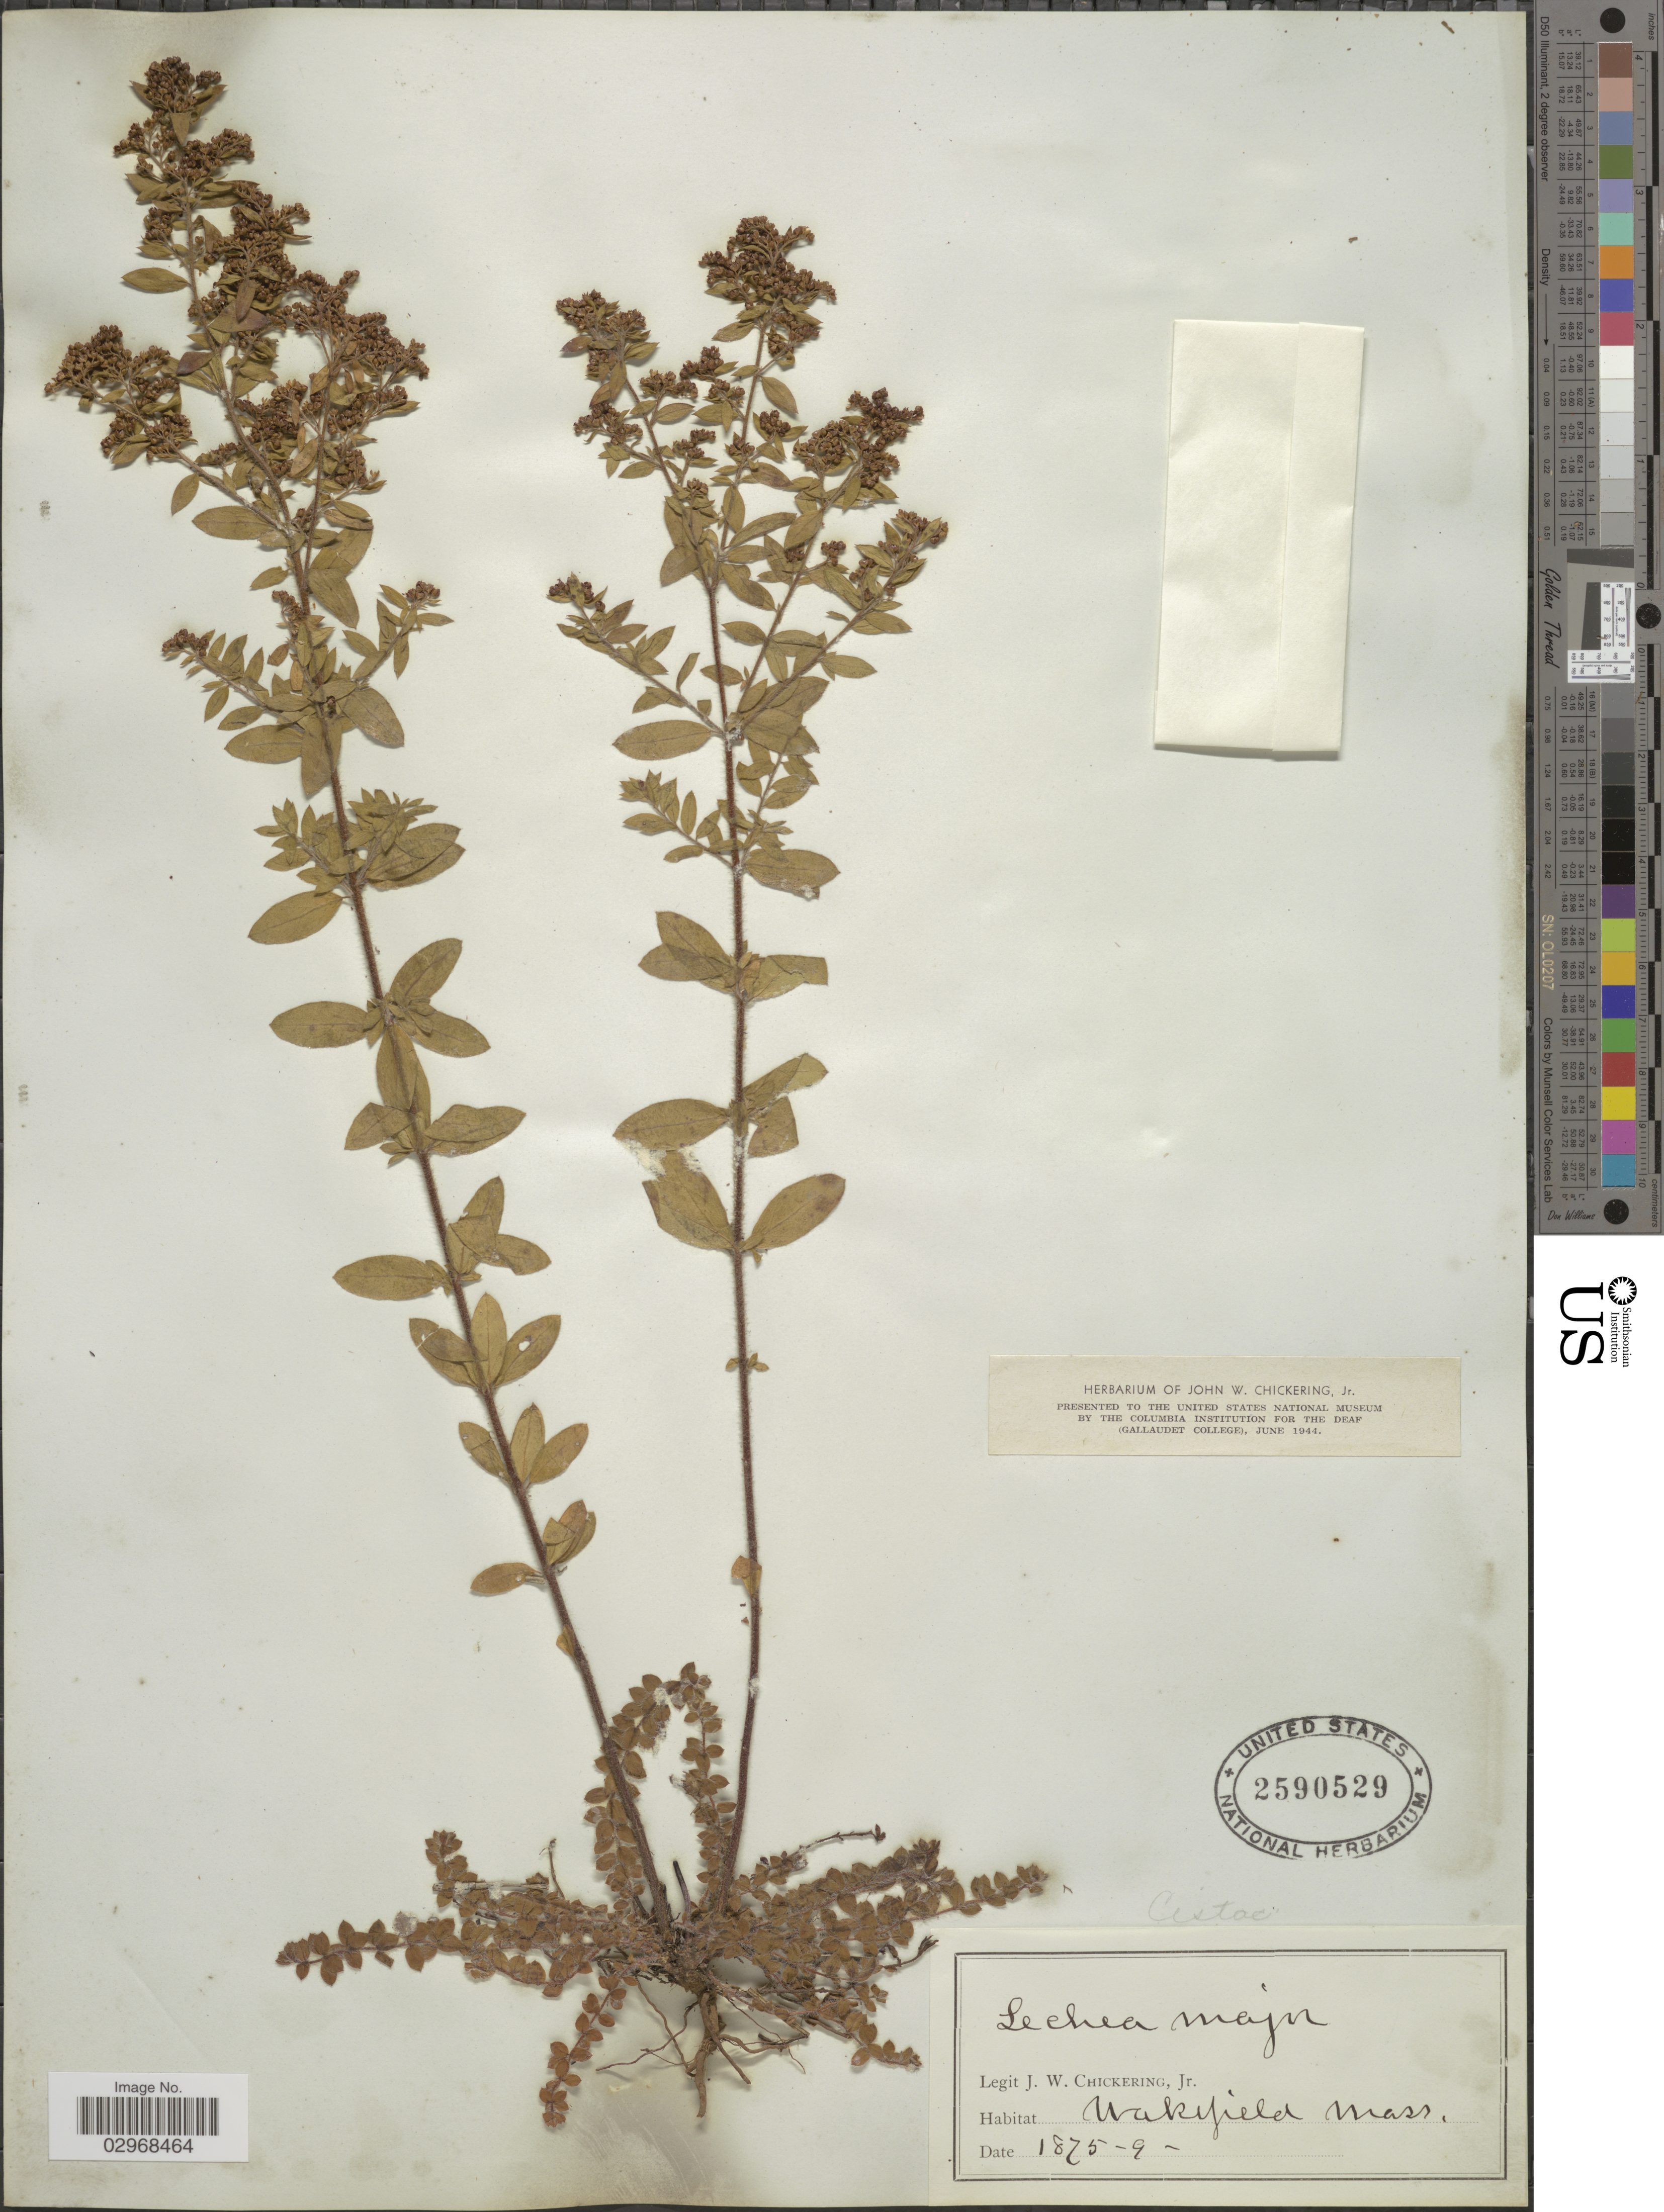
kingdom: Plantae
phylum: Tracheophyta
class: Magnoliopsida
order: Malvales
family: Cistaceae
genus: Lechea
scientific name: Lechea villosa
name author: Elliott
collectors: J. W. Chickering Jr.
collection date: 1875-09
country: United States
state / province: Massachusetts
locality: Wakefield.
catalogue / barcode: US 2590529